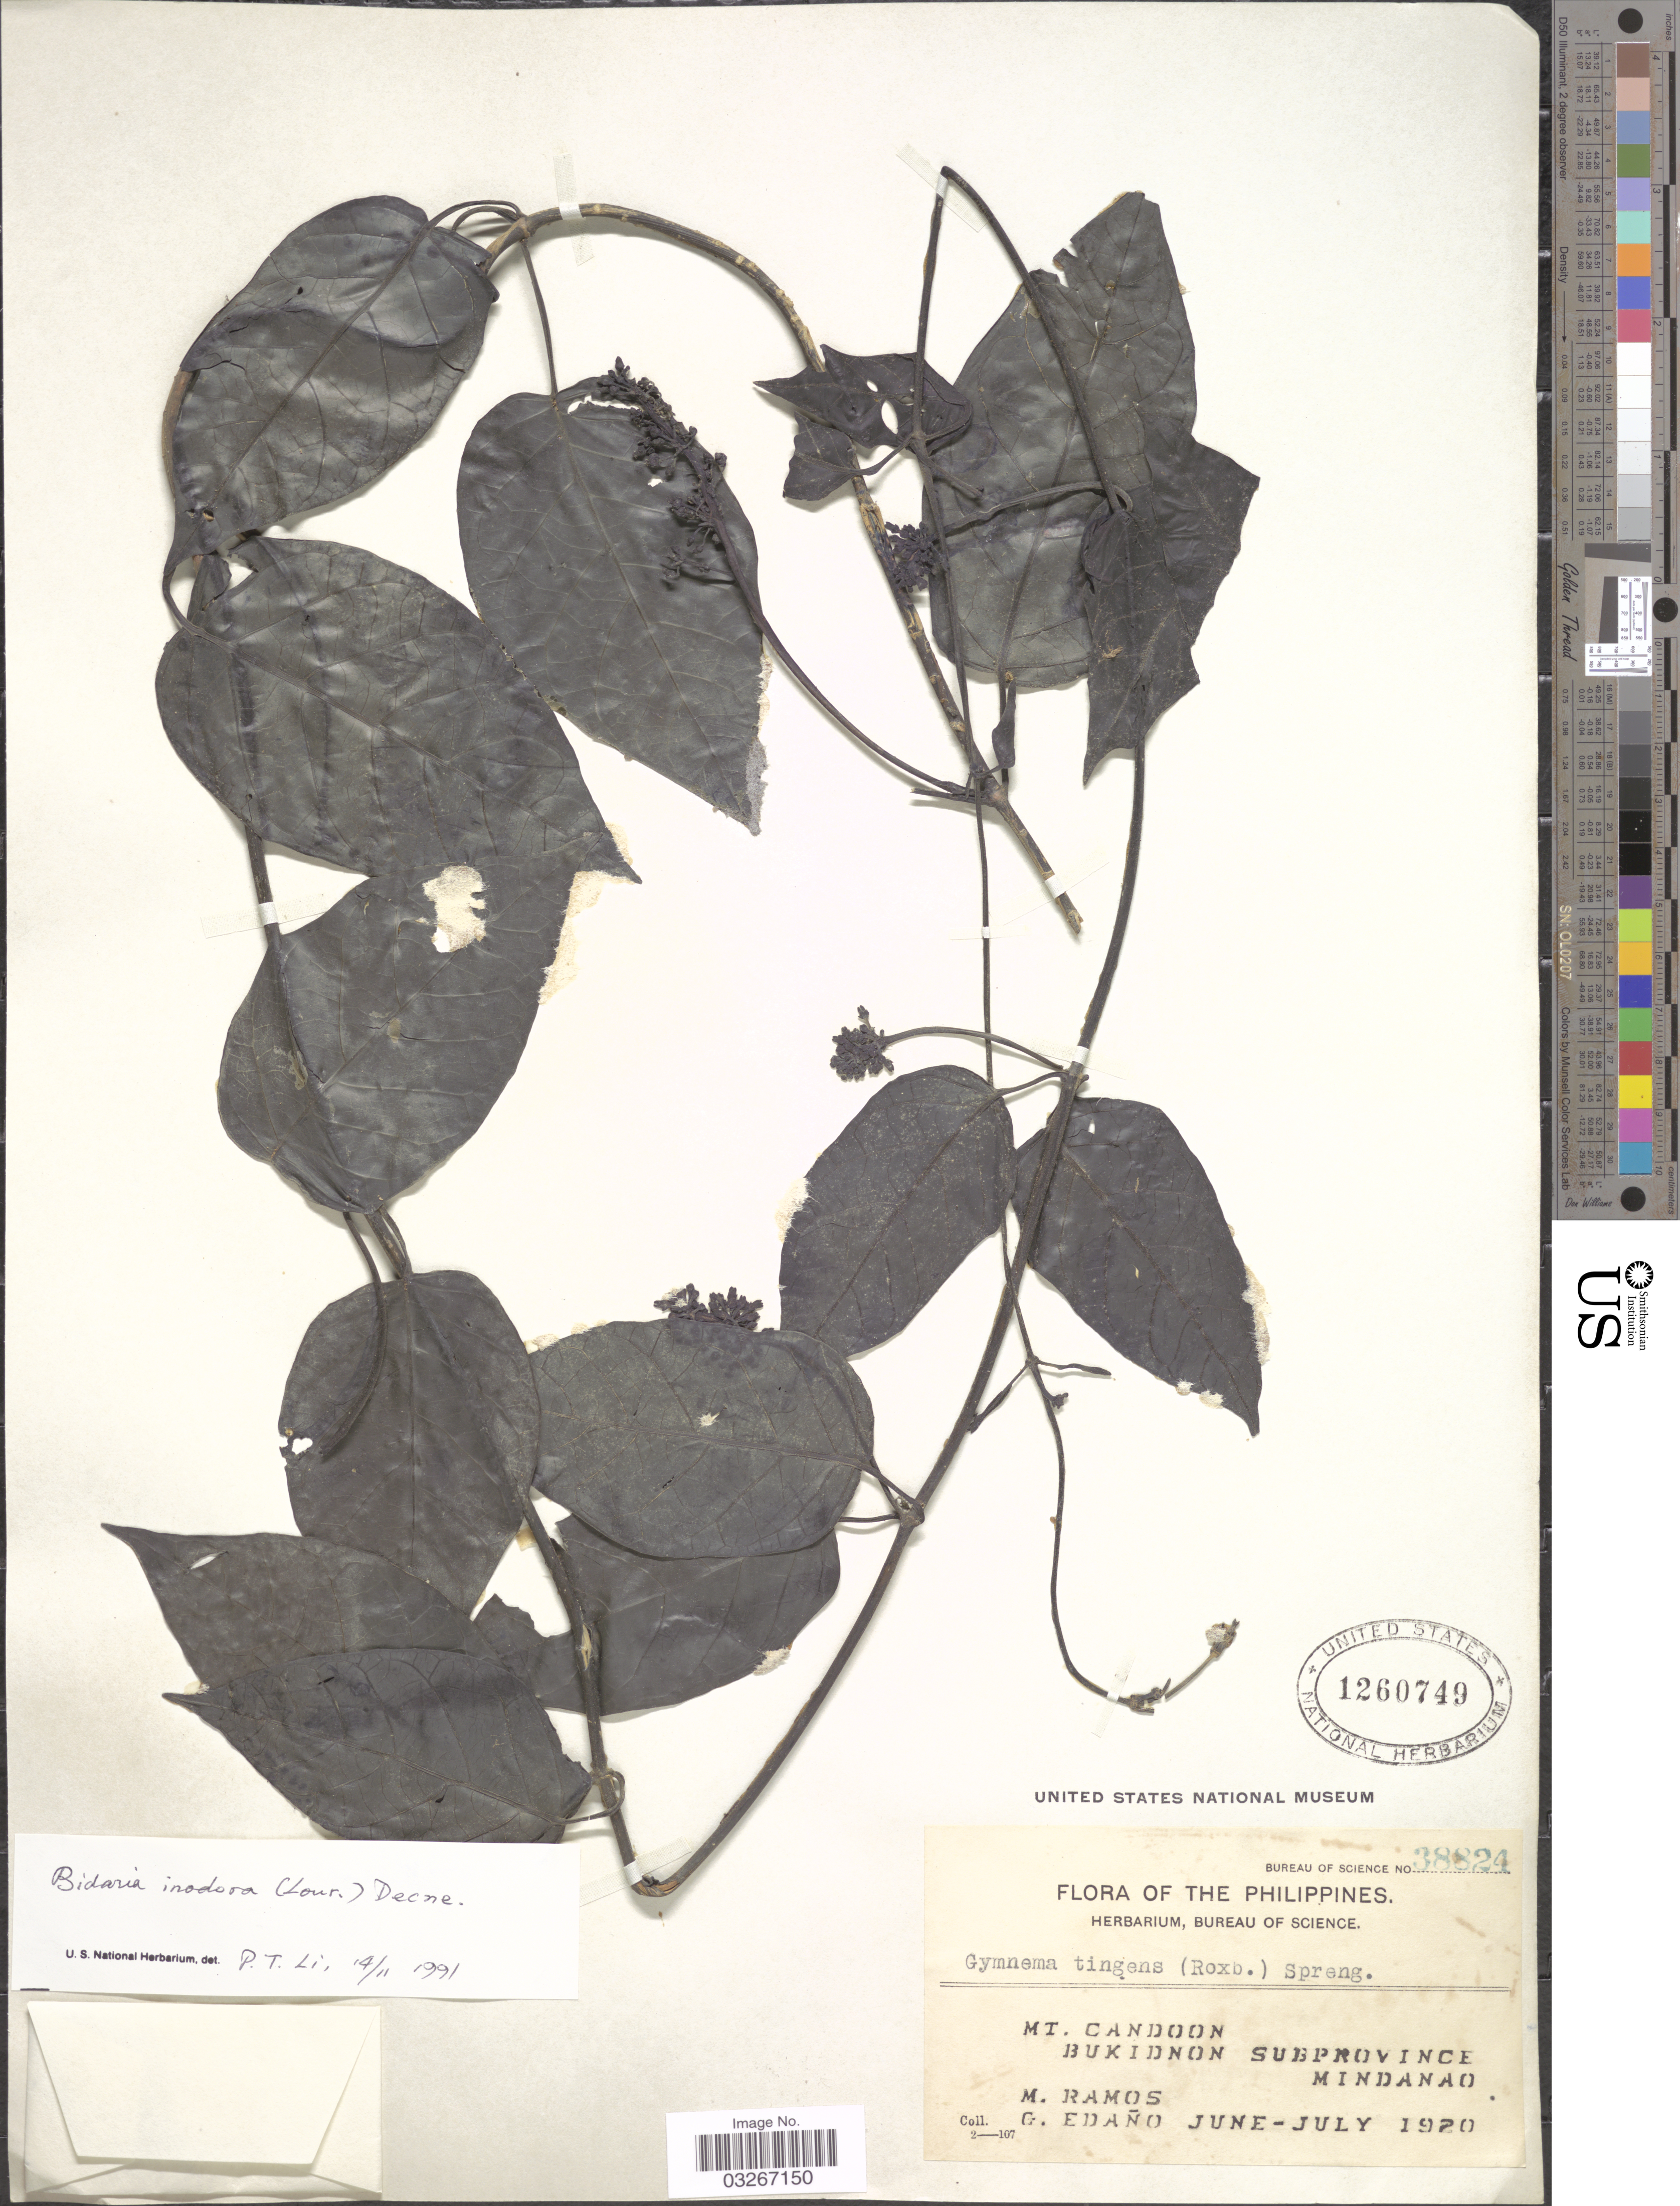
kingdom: Plantae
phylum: Tracheophyta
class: Magnoliopsida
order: Gentianales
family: Apocynaceae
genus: Gymnema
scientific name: Gymnema tingens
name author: (Roxb.) Wight & Arn.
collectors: M. Ramos & G. Edaño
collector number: Bureau of Science 38824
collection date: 1920-06/1920-07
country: Philippines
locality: Mt. Candoon. Bukidnon Subprovince. Mindanao.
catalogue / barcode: US 1260749